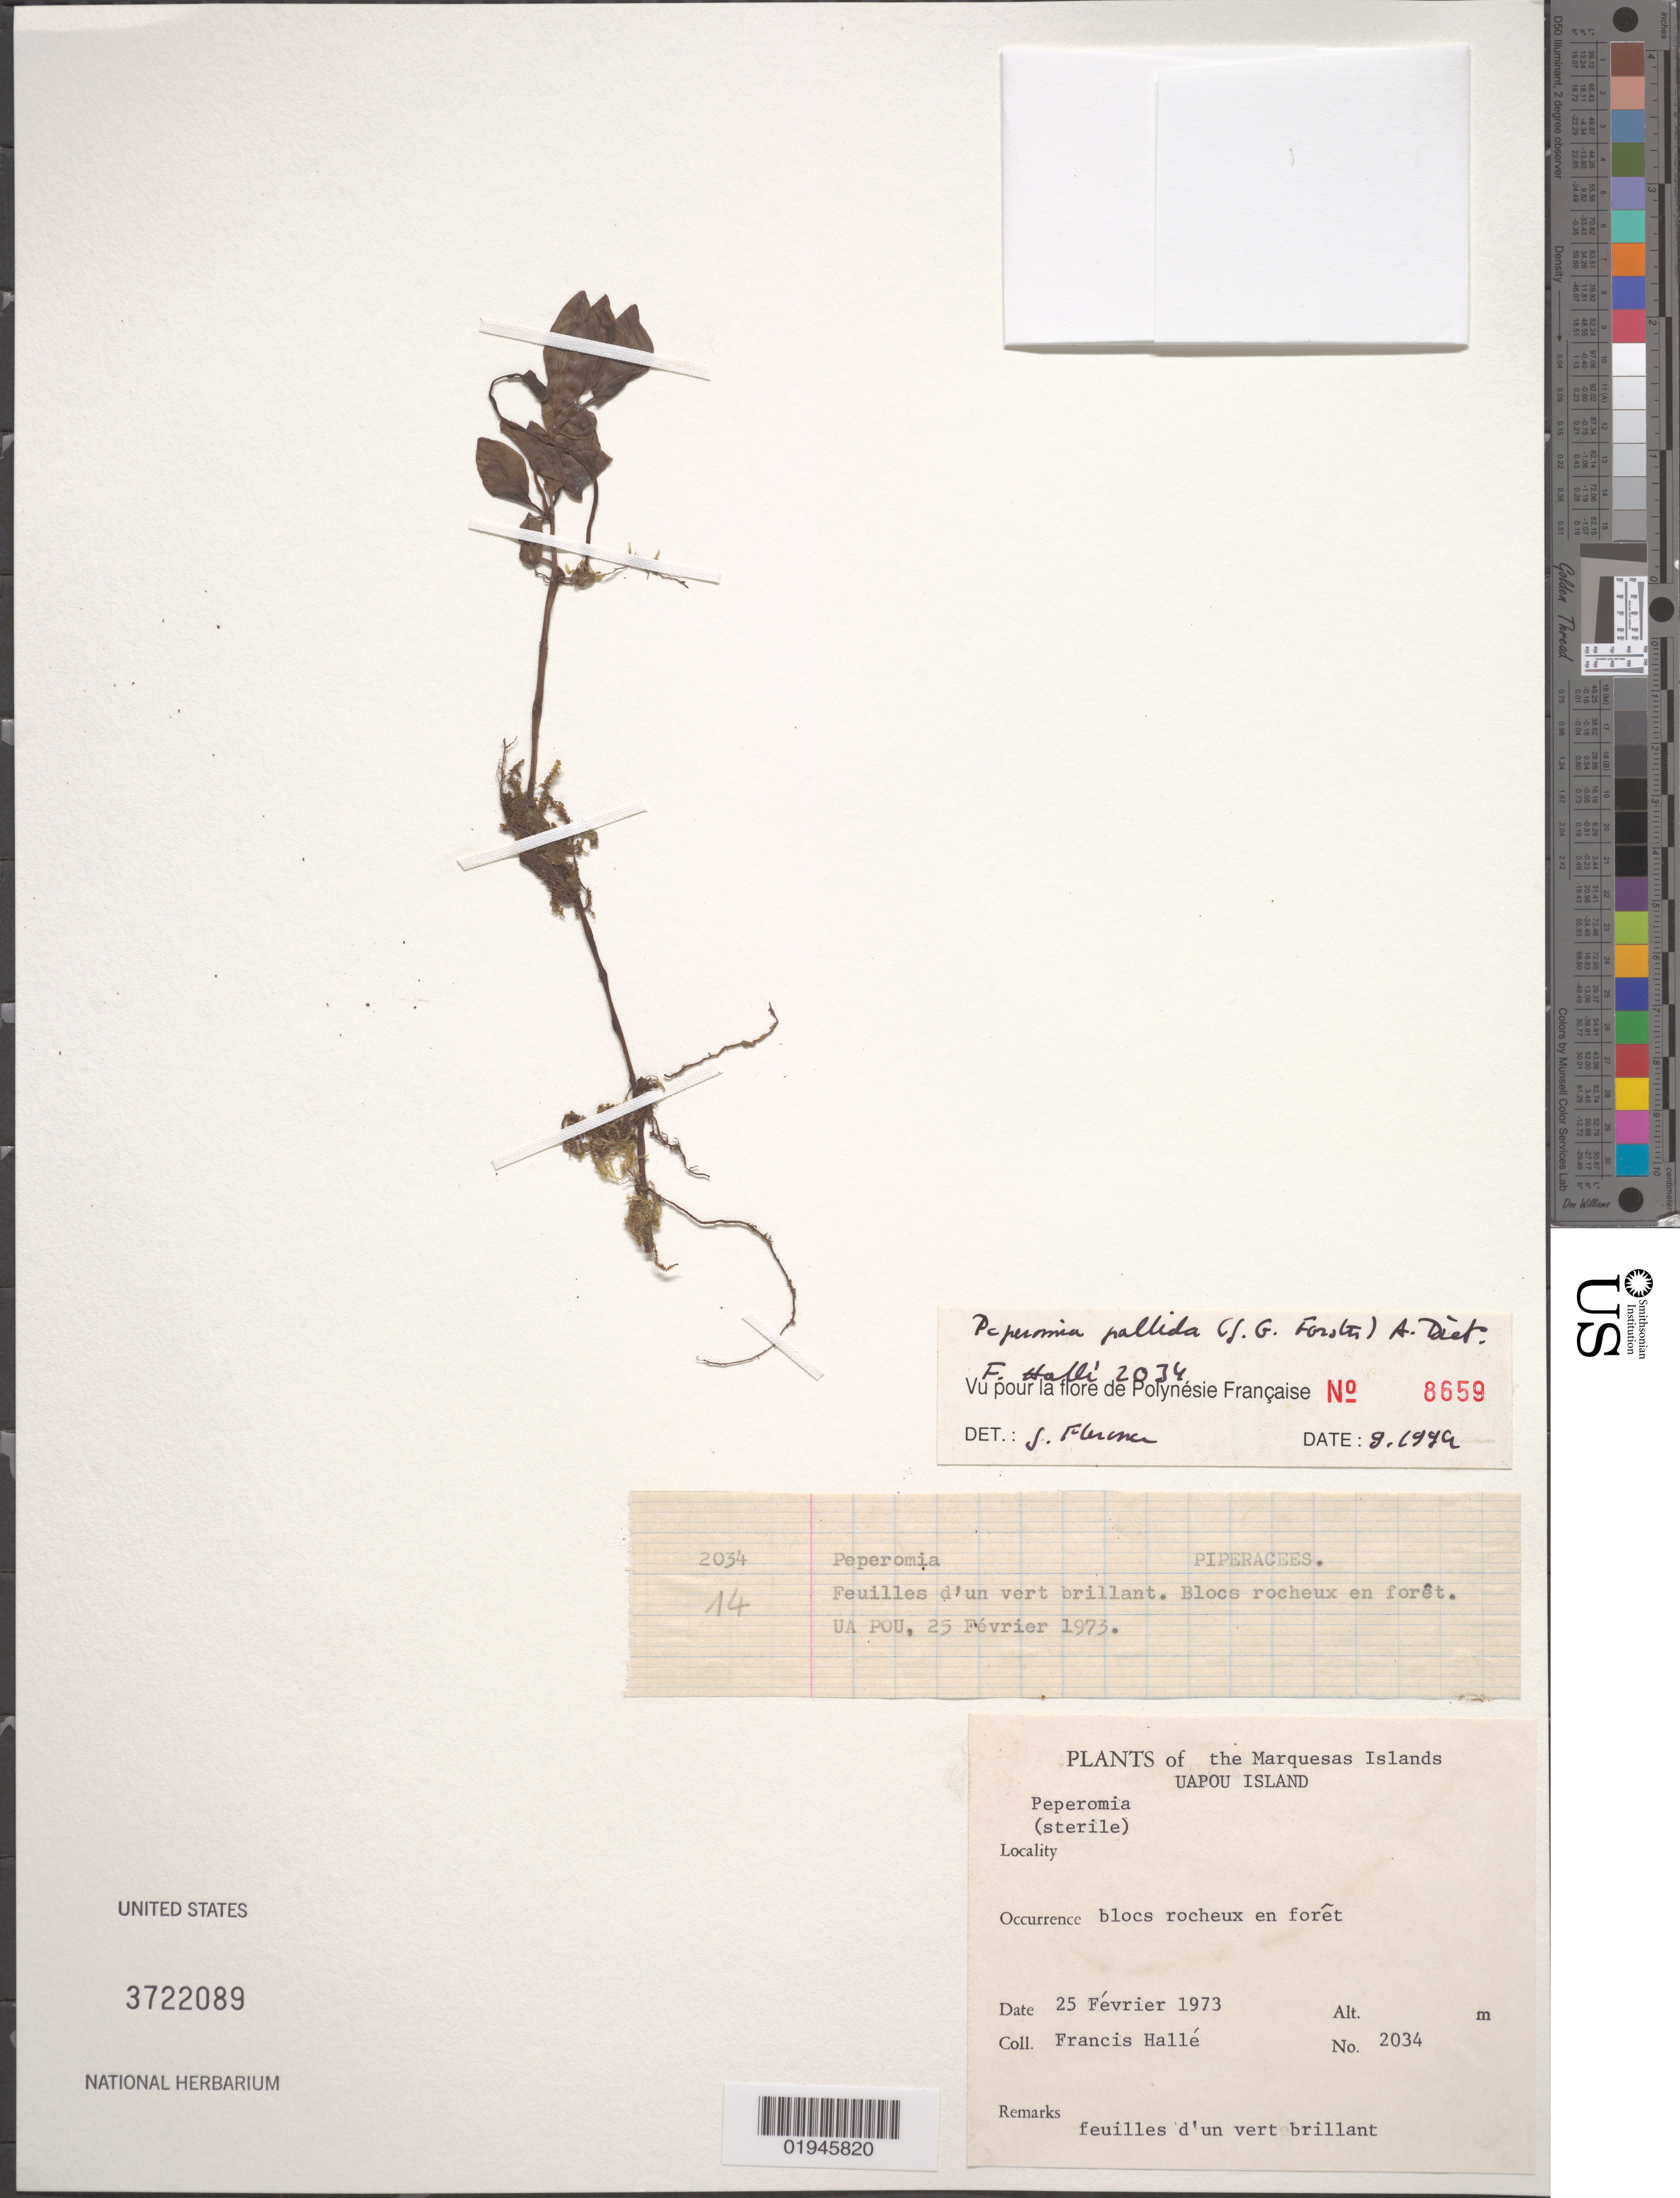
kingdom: Plantae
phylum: Tracheophyta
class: Magnoliopsida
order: Piperales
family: Piperaceae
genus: Peperomia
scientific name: Peperomia pallida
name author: (G. Forst.) Dietr.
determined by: Florence, J.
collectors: F. Hallé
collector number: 2034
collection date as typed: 25 February 1973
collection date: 1973-02-25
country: French Polynesia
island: Ua Pou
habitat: Blocs rocheux en foret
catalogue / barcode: US 3722089